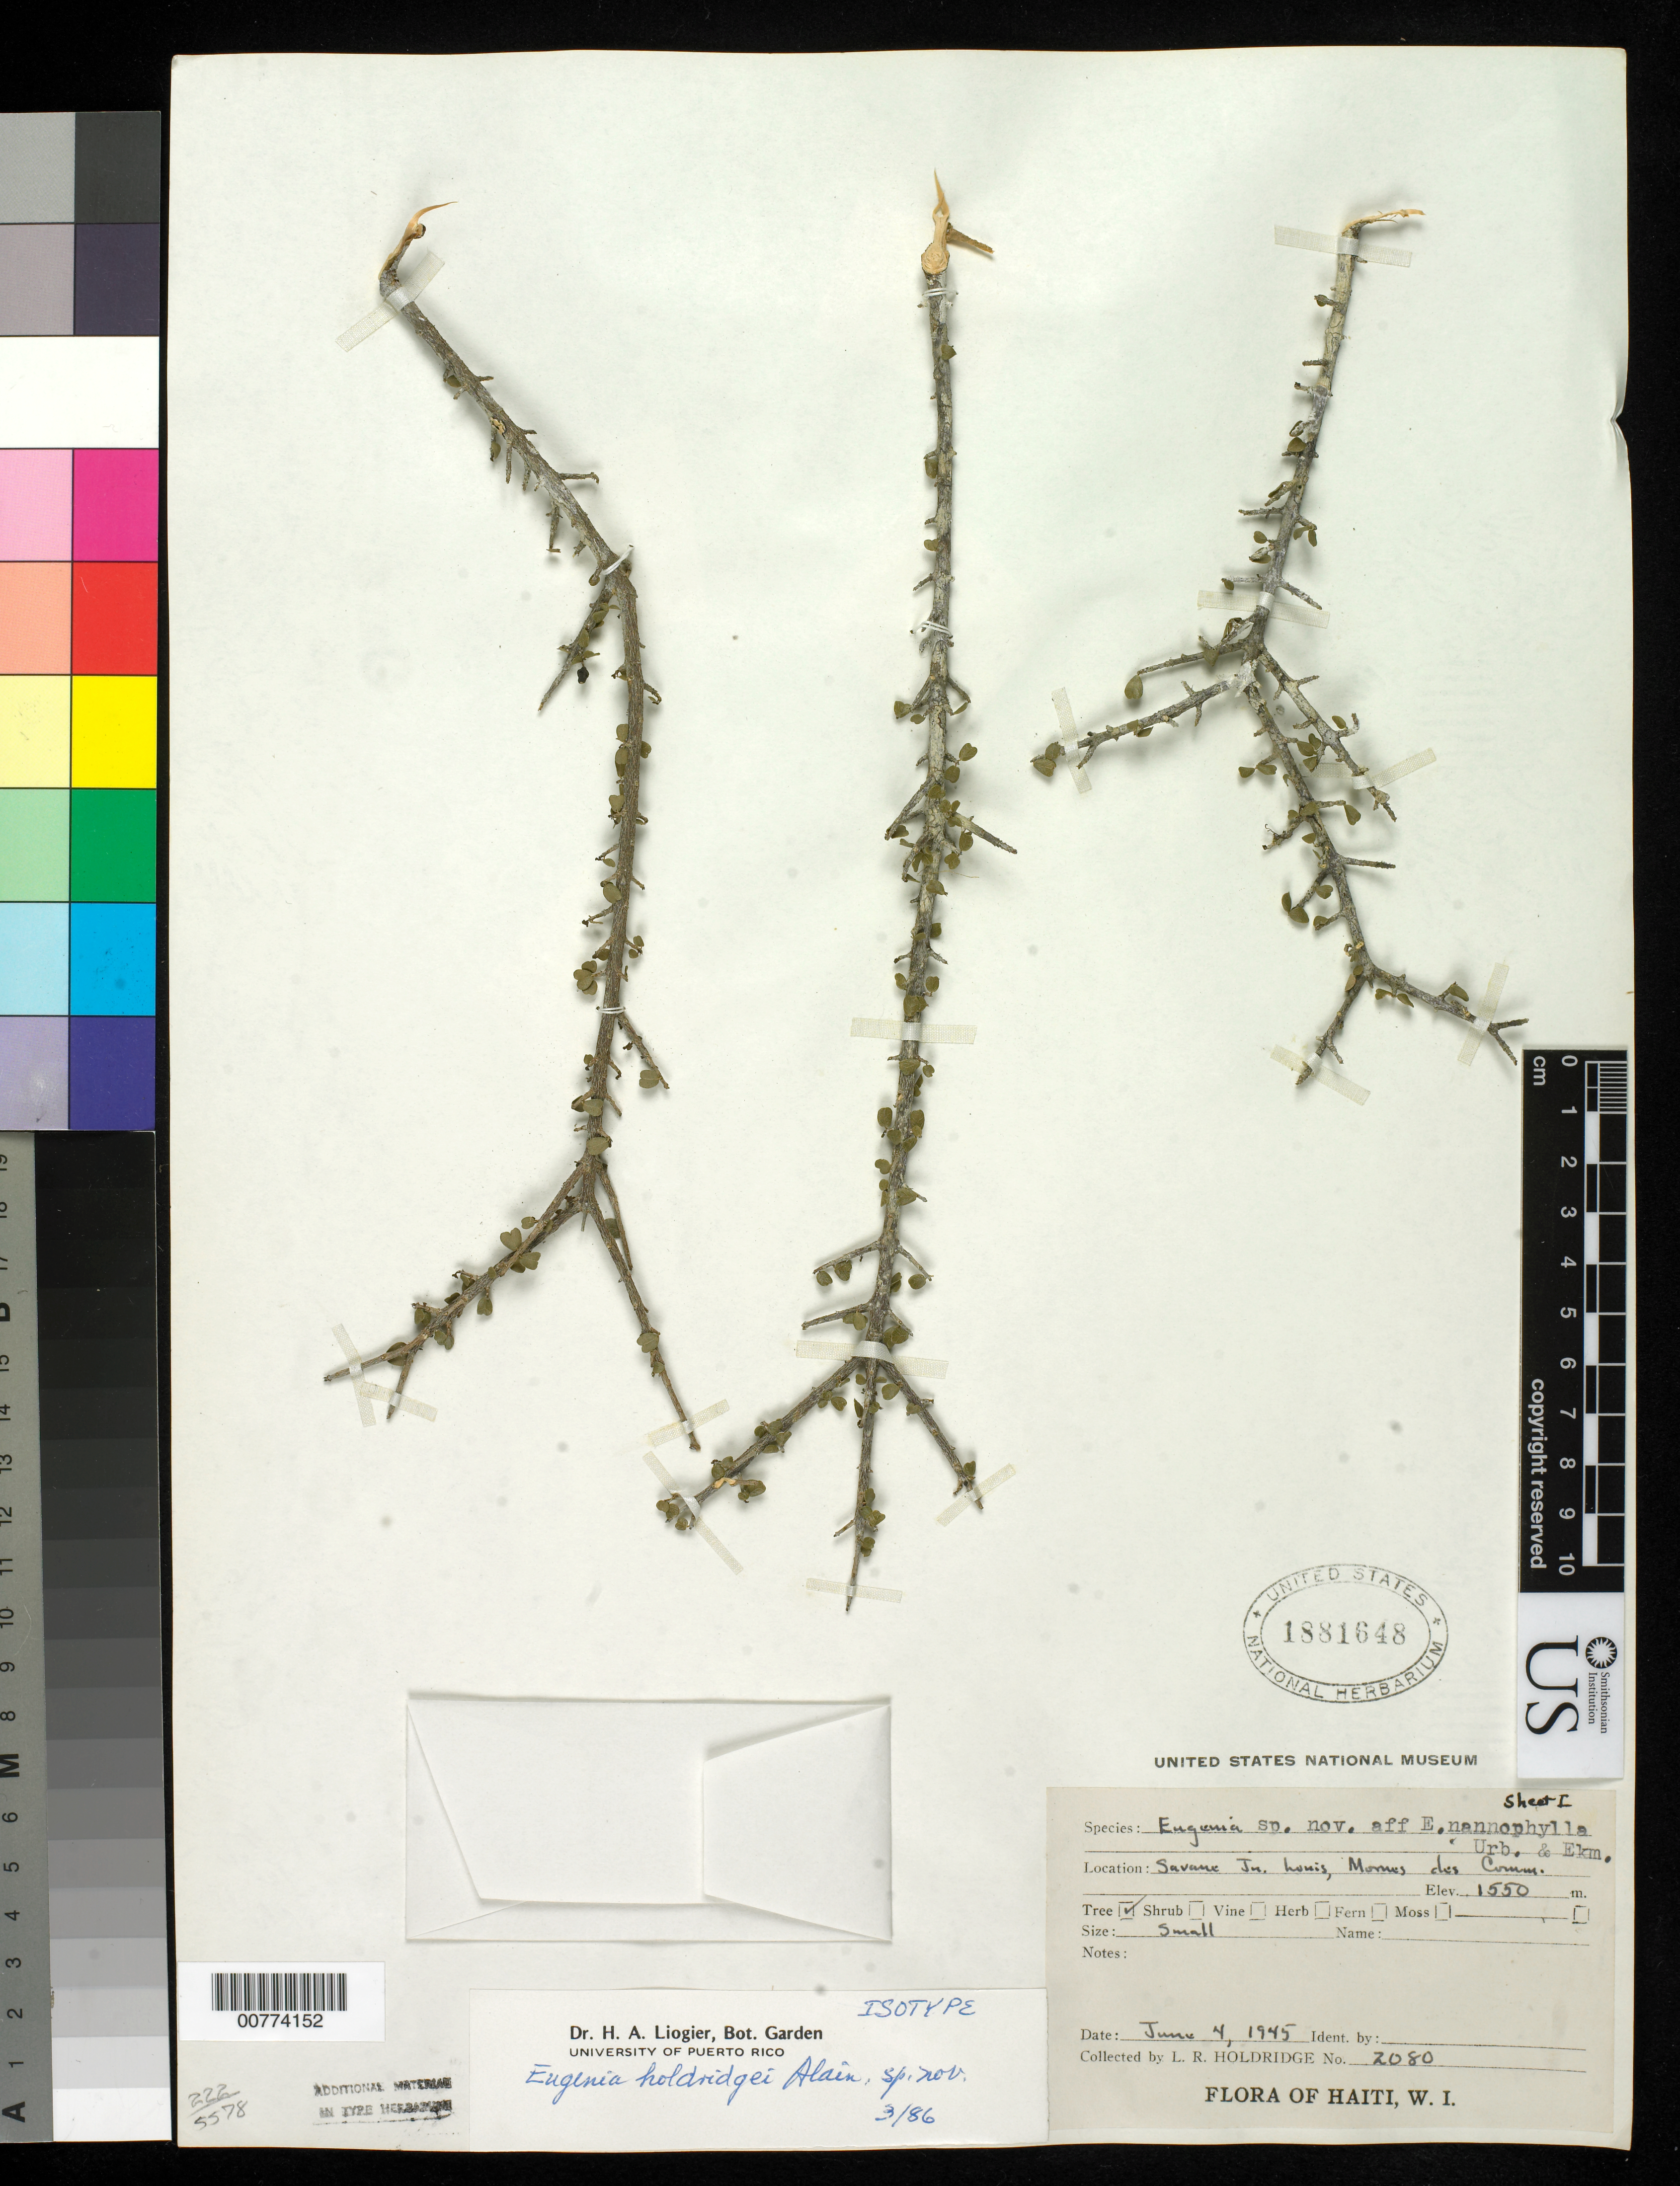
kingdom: Plantae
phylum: Tracheophyta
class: Magnoliopsida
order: Myrtales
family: Myrtaceae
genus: Eugenia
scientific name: Eugenia holdridgei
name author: Alain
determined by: Liogier, Alain H.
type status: Isotype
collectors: L. Holdridge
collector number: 2080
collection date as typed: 04 Jun 1945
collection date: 1945-06-04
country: Haiti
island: Hispaniola Island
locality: Savane Jn. Louis, Mornes des Comm.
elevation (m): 1550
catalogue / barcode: US 1881648